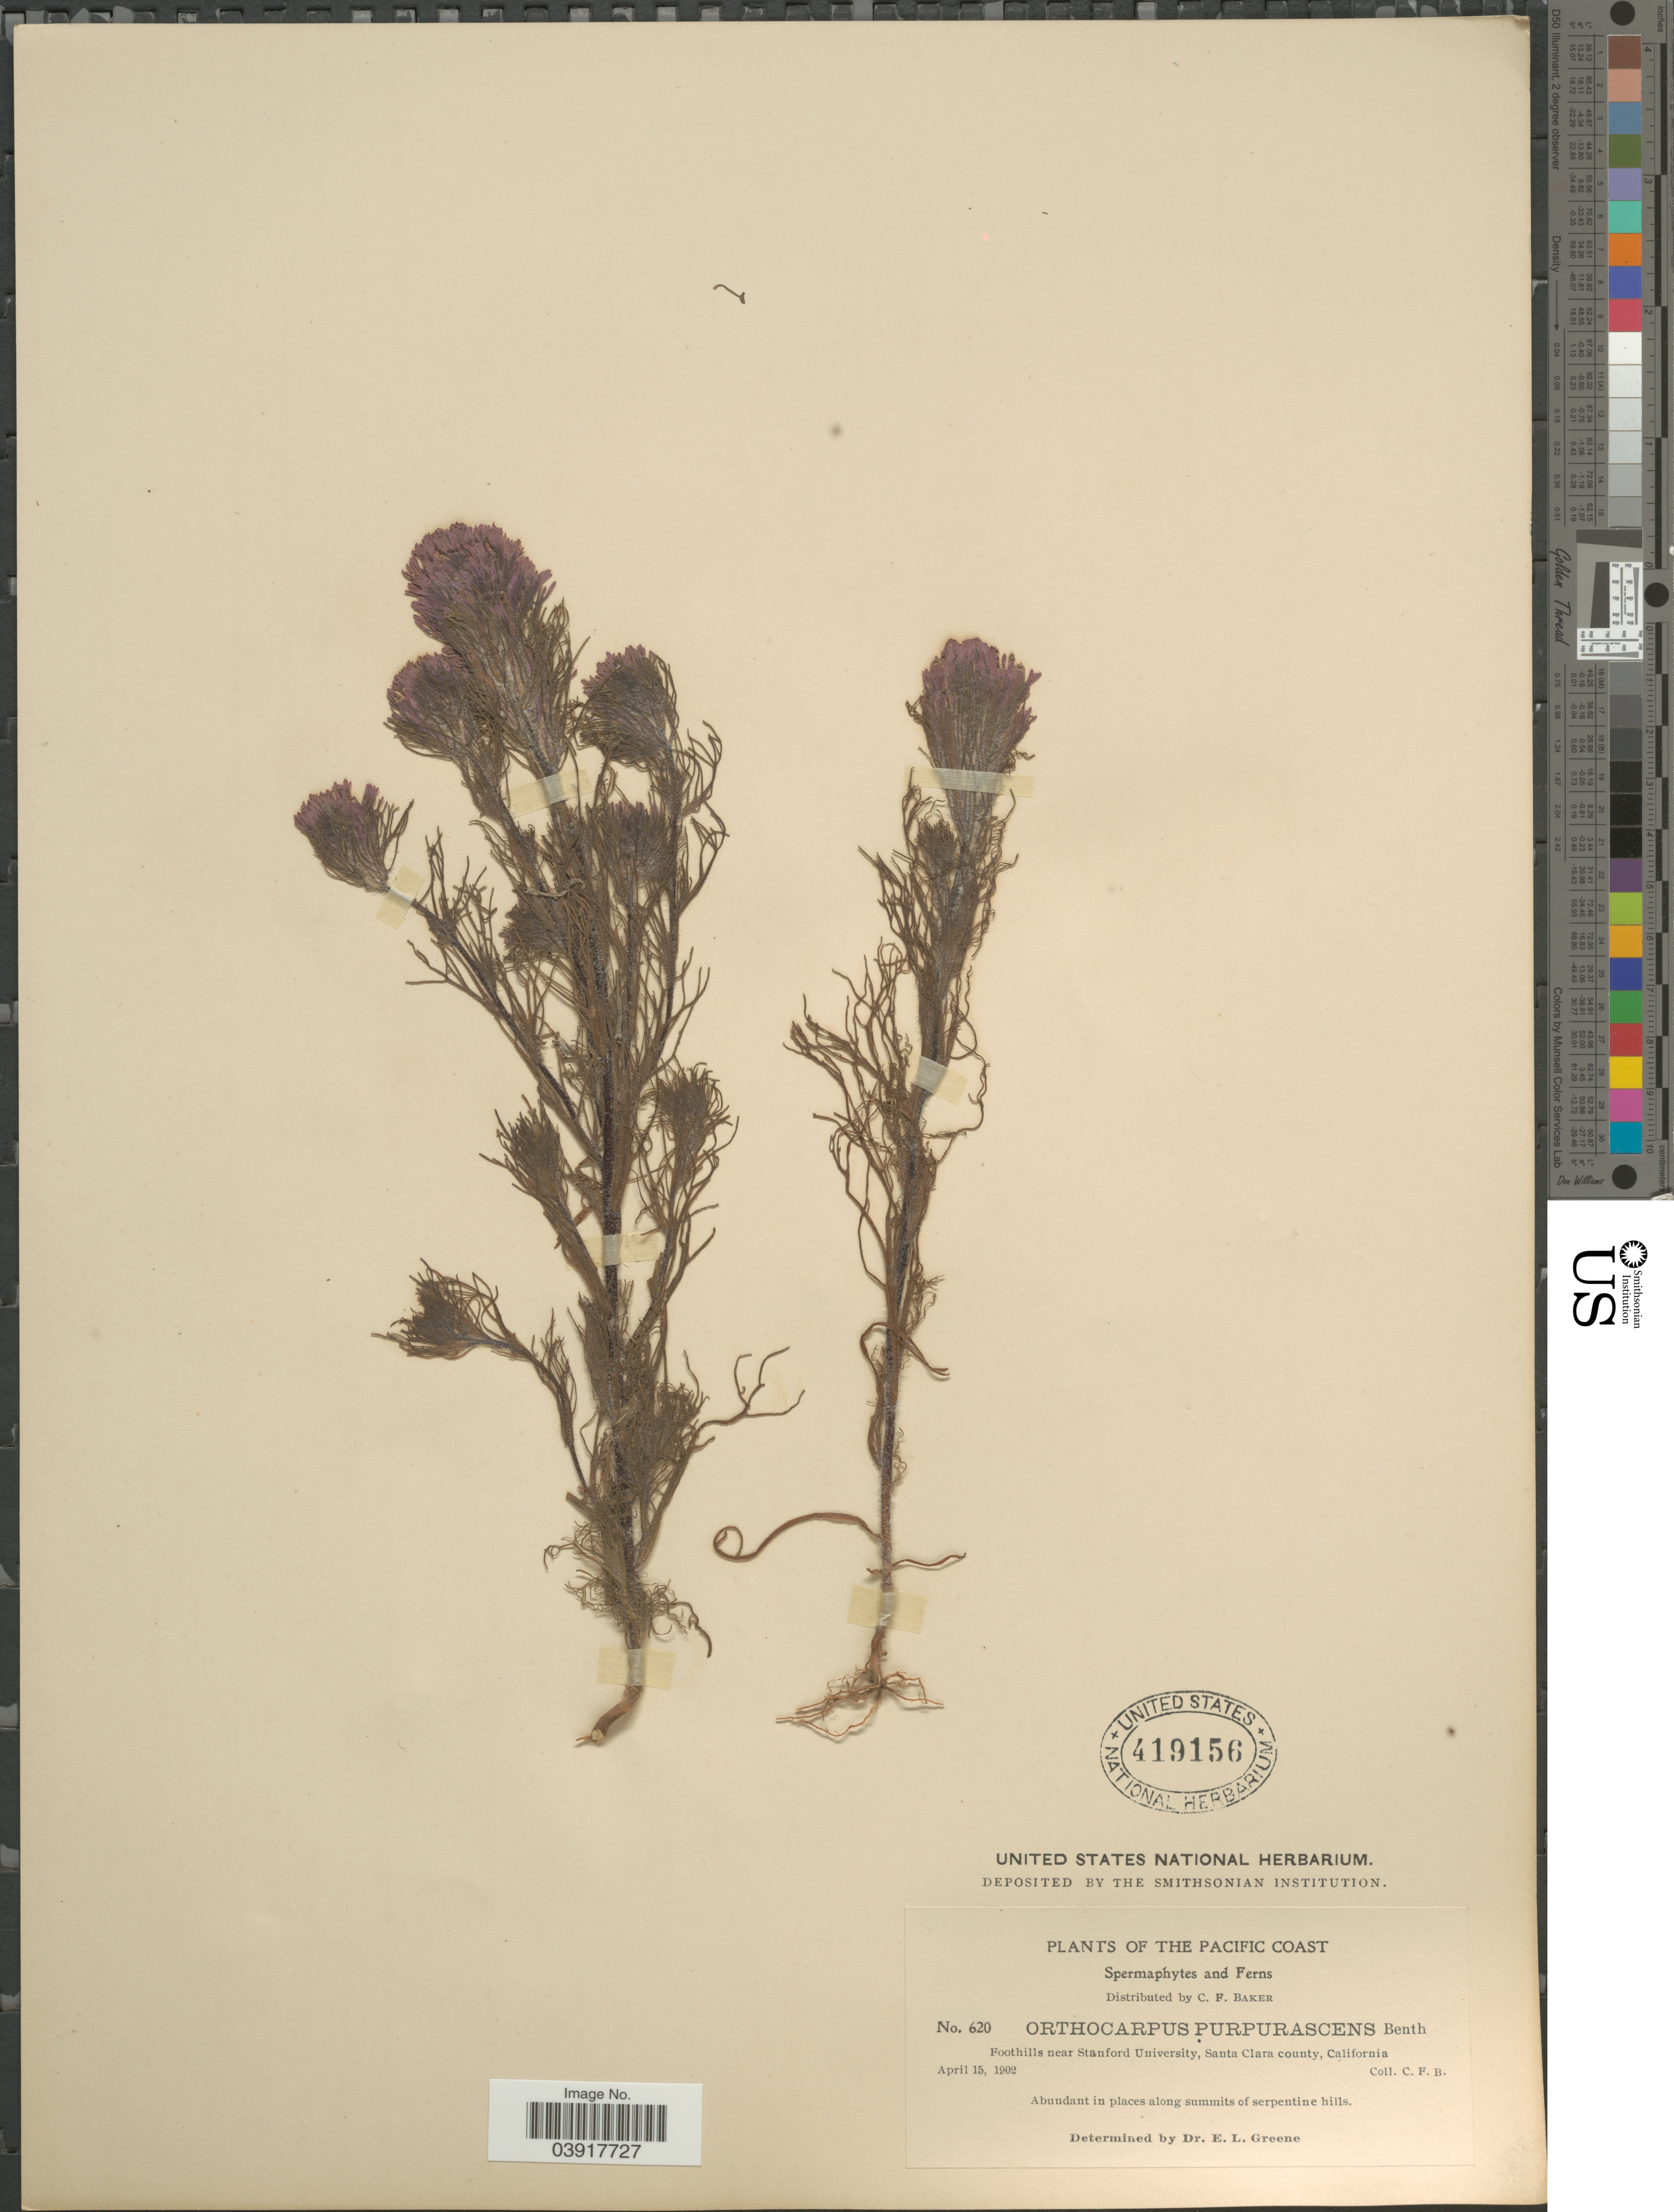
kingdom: Plantae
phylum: Tracheophyta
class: Magnoliopsida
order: Lamiales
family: Orobanchaceae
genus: Orthocarpus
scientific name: Orthocarpus purpurascens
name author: Benth.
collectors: C. F. Baker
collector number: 620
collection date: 1902-04-15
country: United States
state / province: California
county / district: Santa Clara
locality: The Pacific Coast. Foothills near Stanford University, Santa Clara county.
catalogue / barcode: US 419156